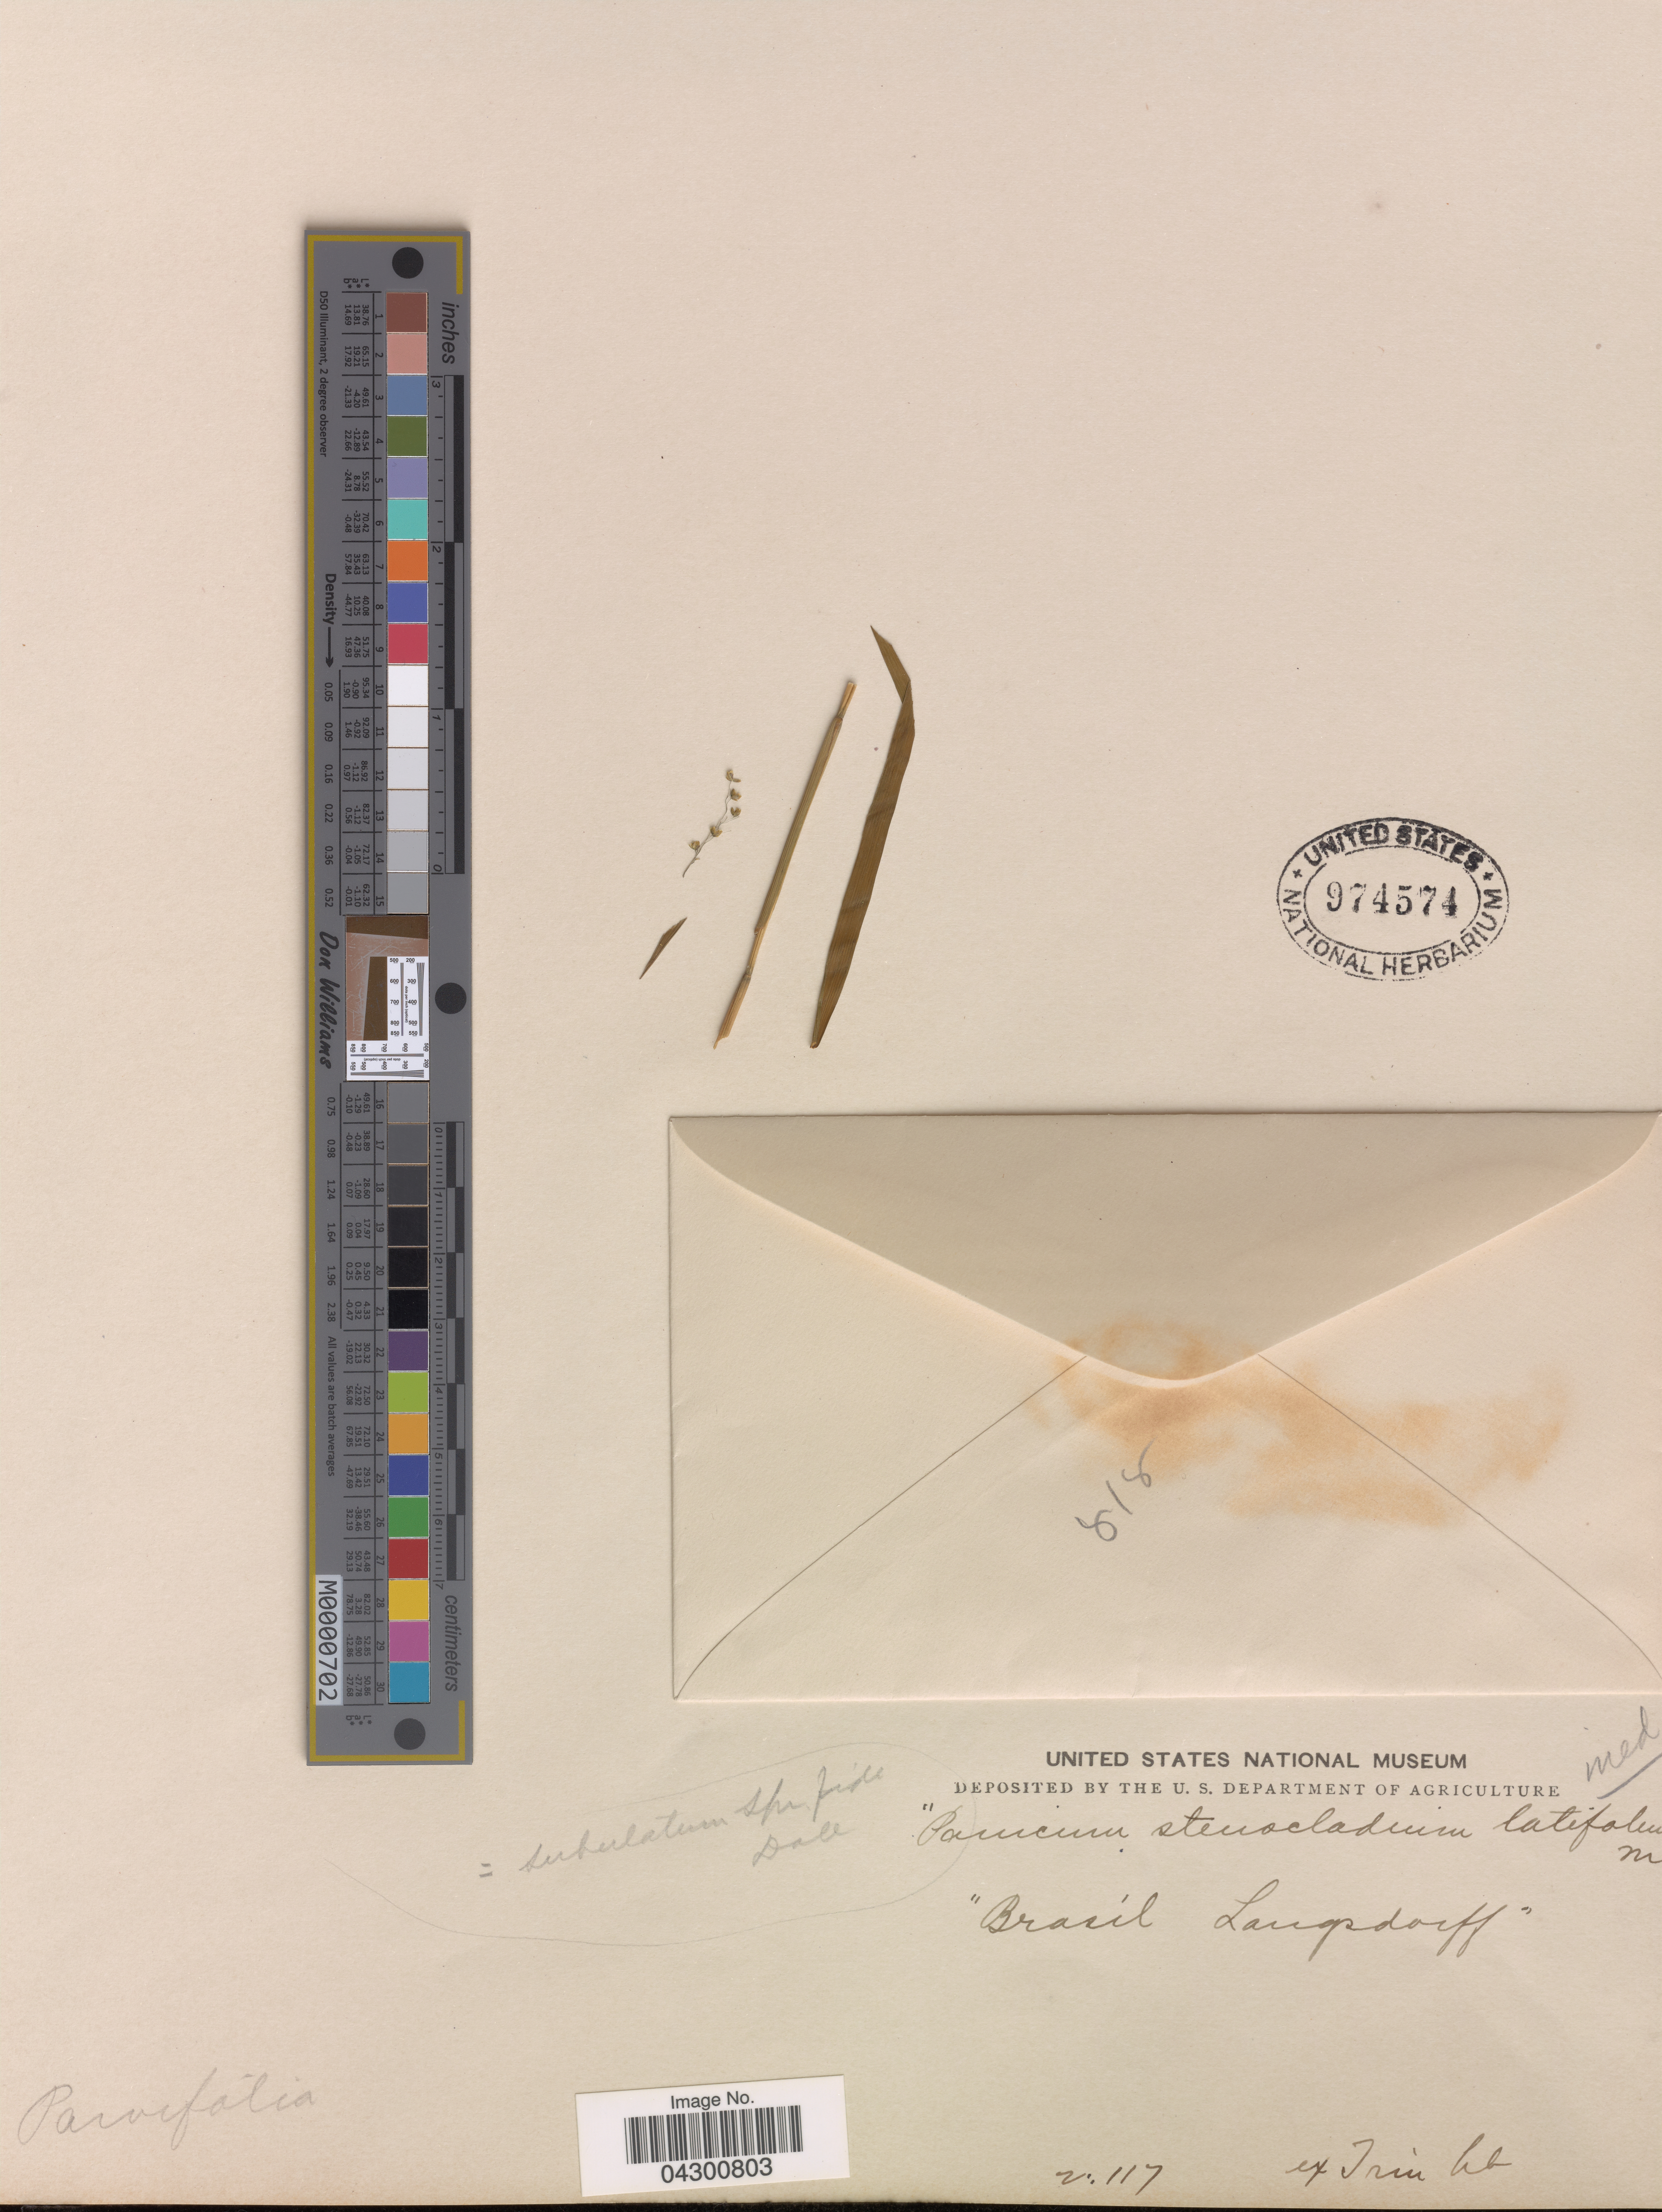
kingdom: Plantae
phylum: Tracheophyta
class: Liliopsida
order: Poales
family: Poaceae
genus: Panicum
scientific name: Panicum subulatum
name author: Spreng.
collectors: G. H. von Langsdorff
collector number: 818?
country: Brazil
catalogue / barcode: US 974574